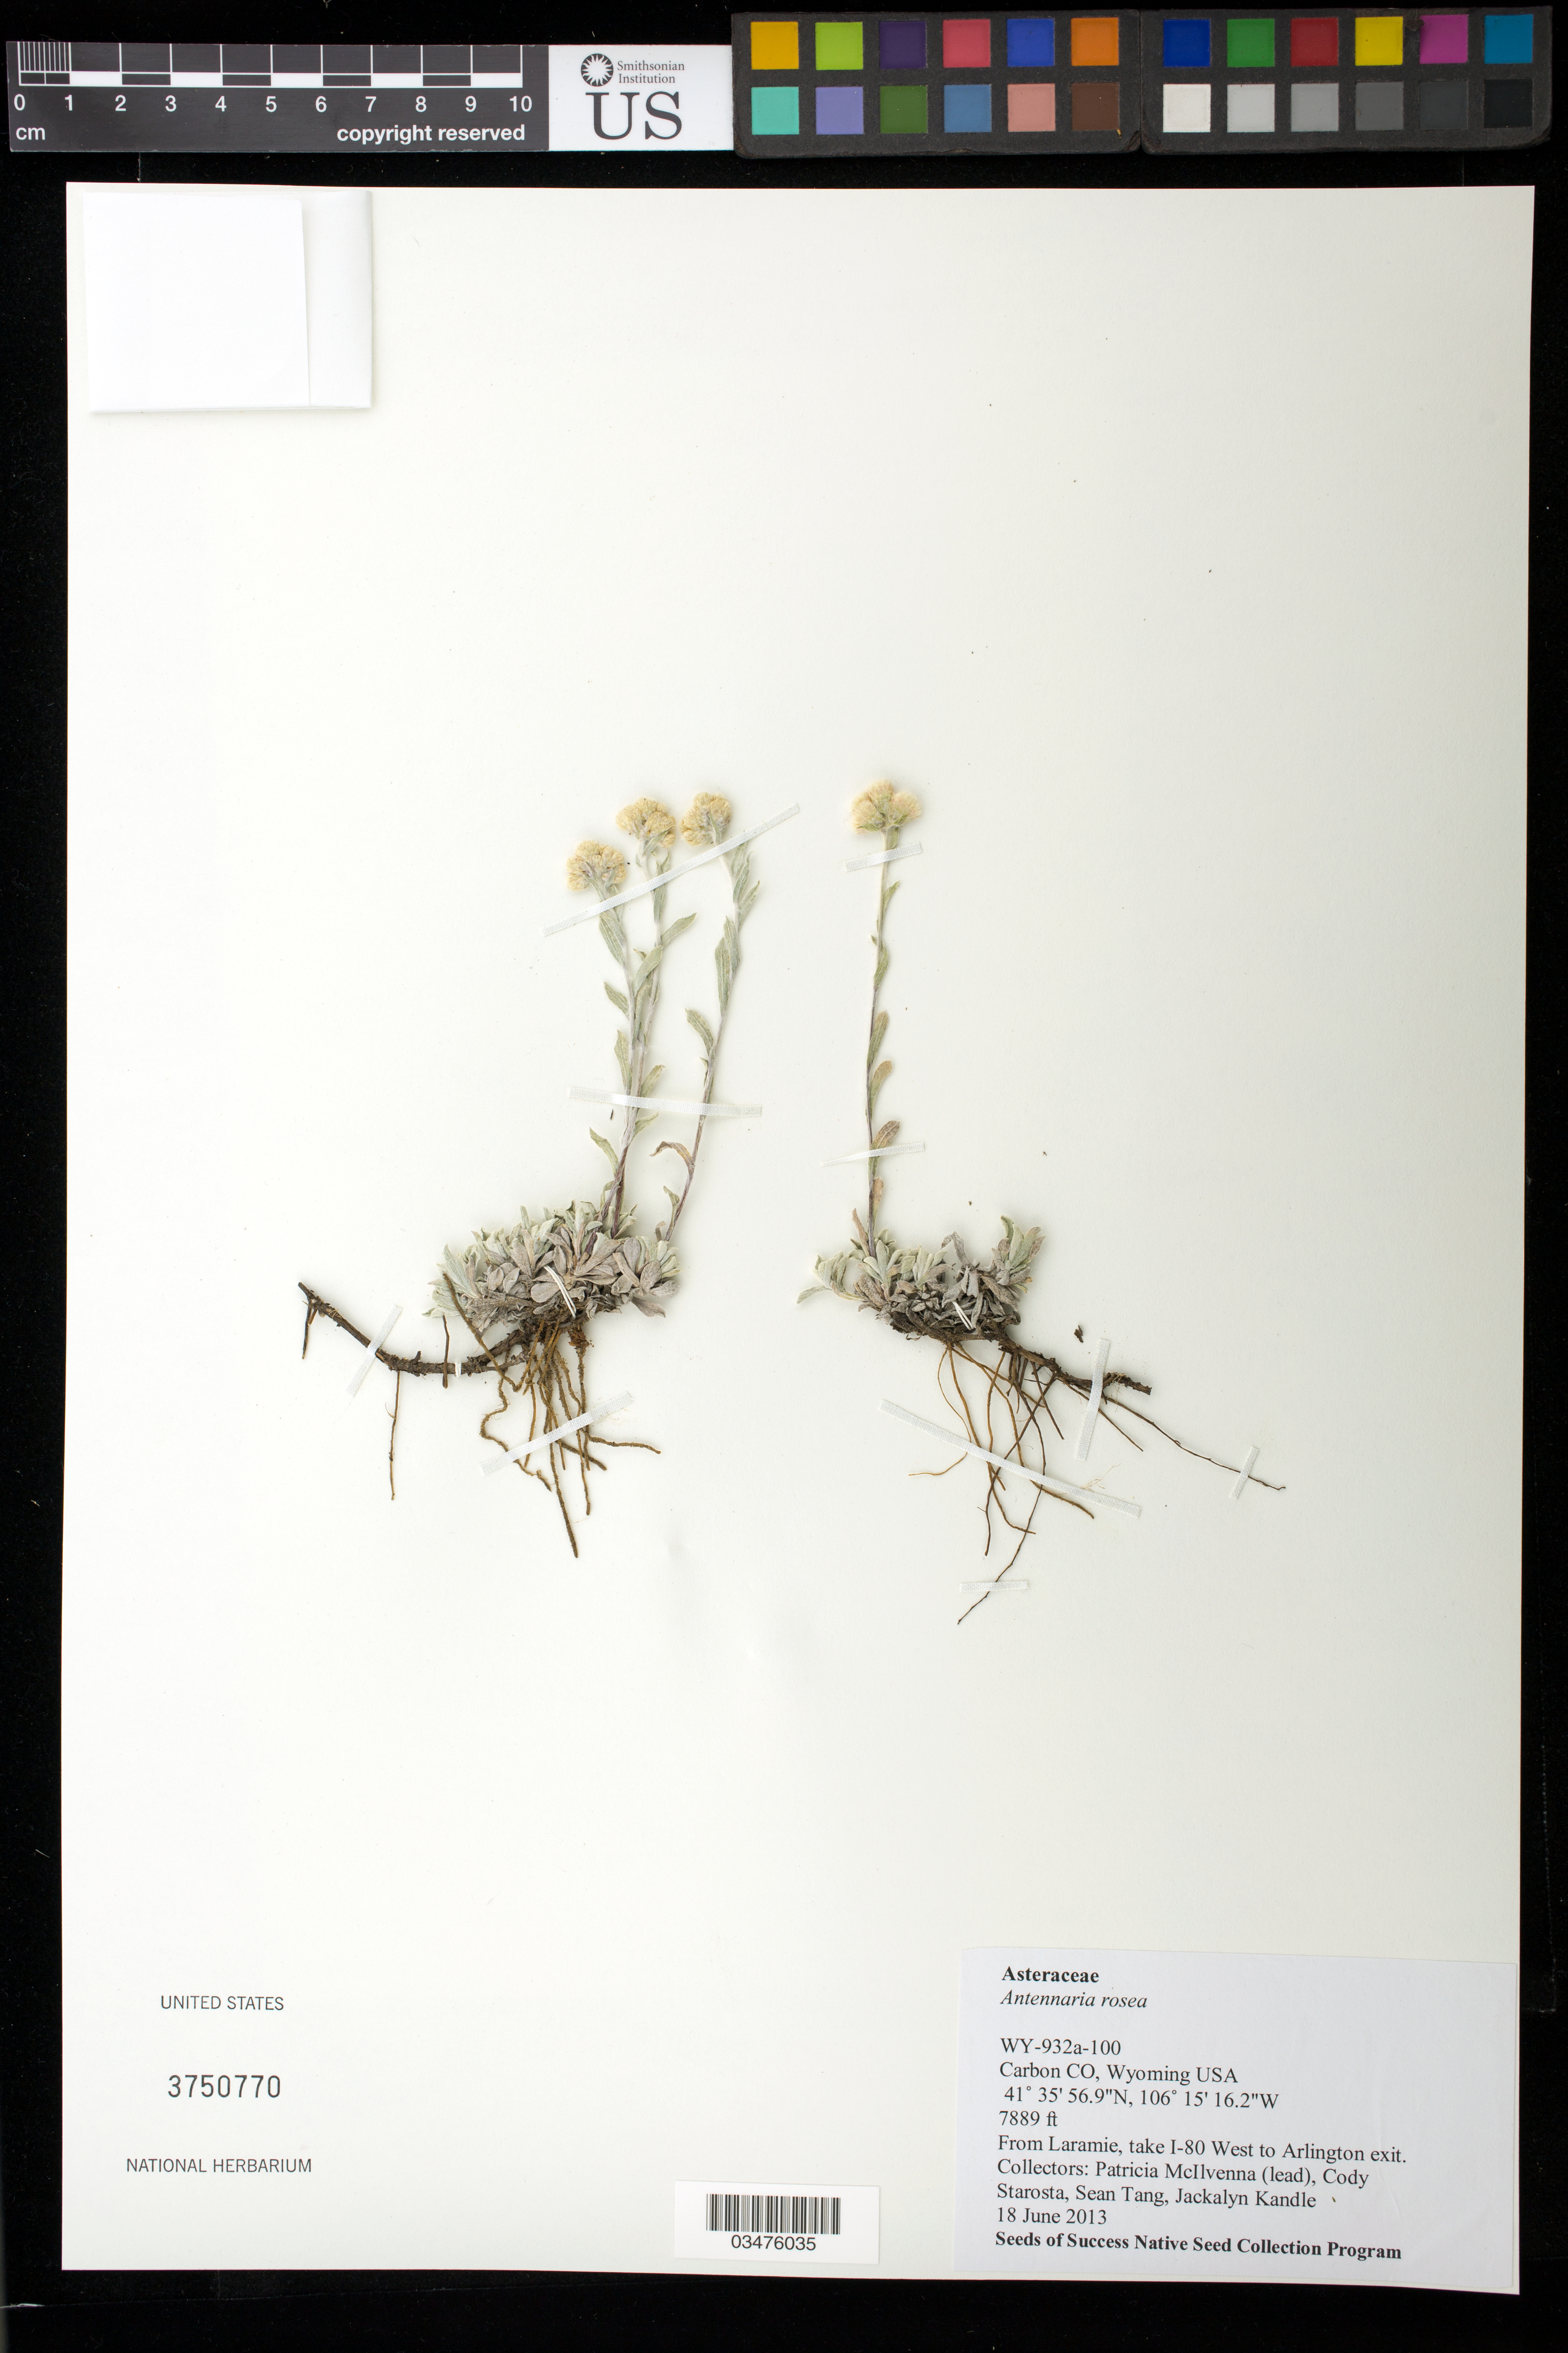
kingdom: Plantae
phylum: Tracheophyta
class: Magnoliopsida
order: Asterales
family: Asteraceae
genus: Antennaria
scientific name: Antennaria rosea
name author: Greene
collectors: P. McIlvenna, C. Starosta, J. A. Tang & J. Kandle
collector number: WY932A-100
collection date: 2013-06-18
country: United States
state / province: Wyoming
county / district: Carbon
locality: From Laramie, take I-80 West to Arlington exit.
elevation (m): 2405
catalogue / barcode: US 3750770